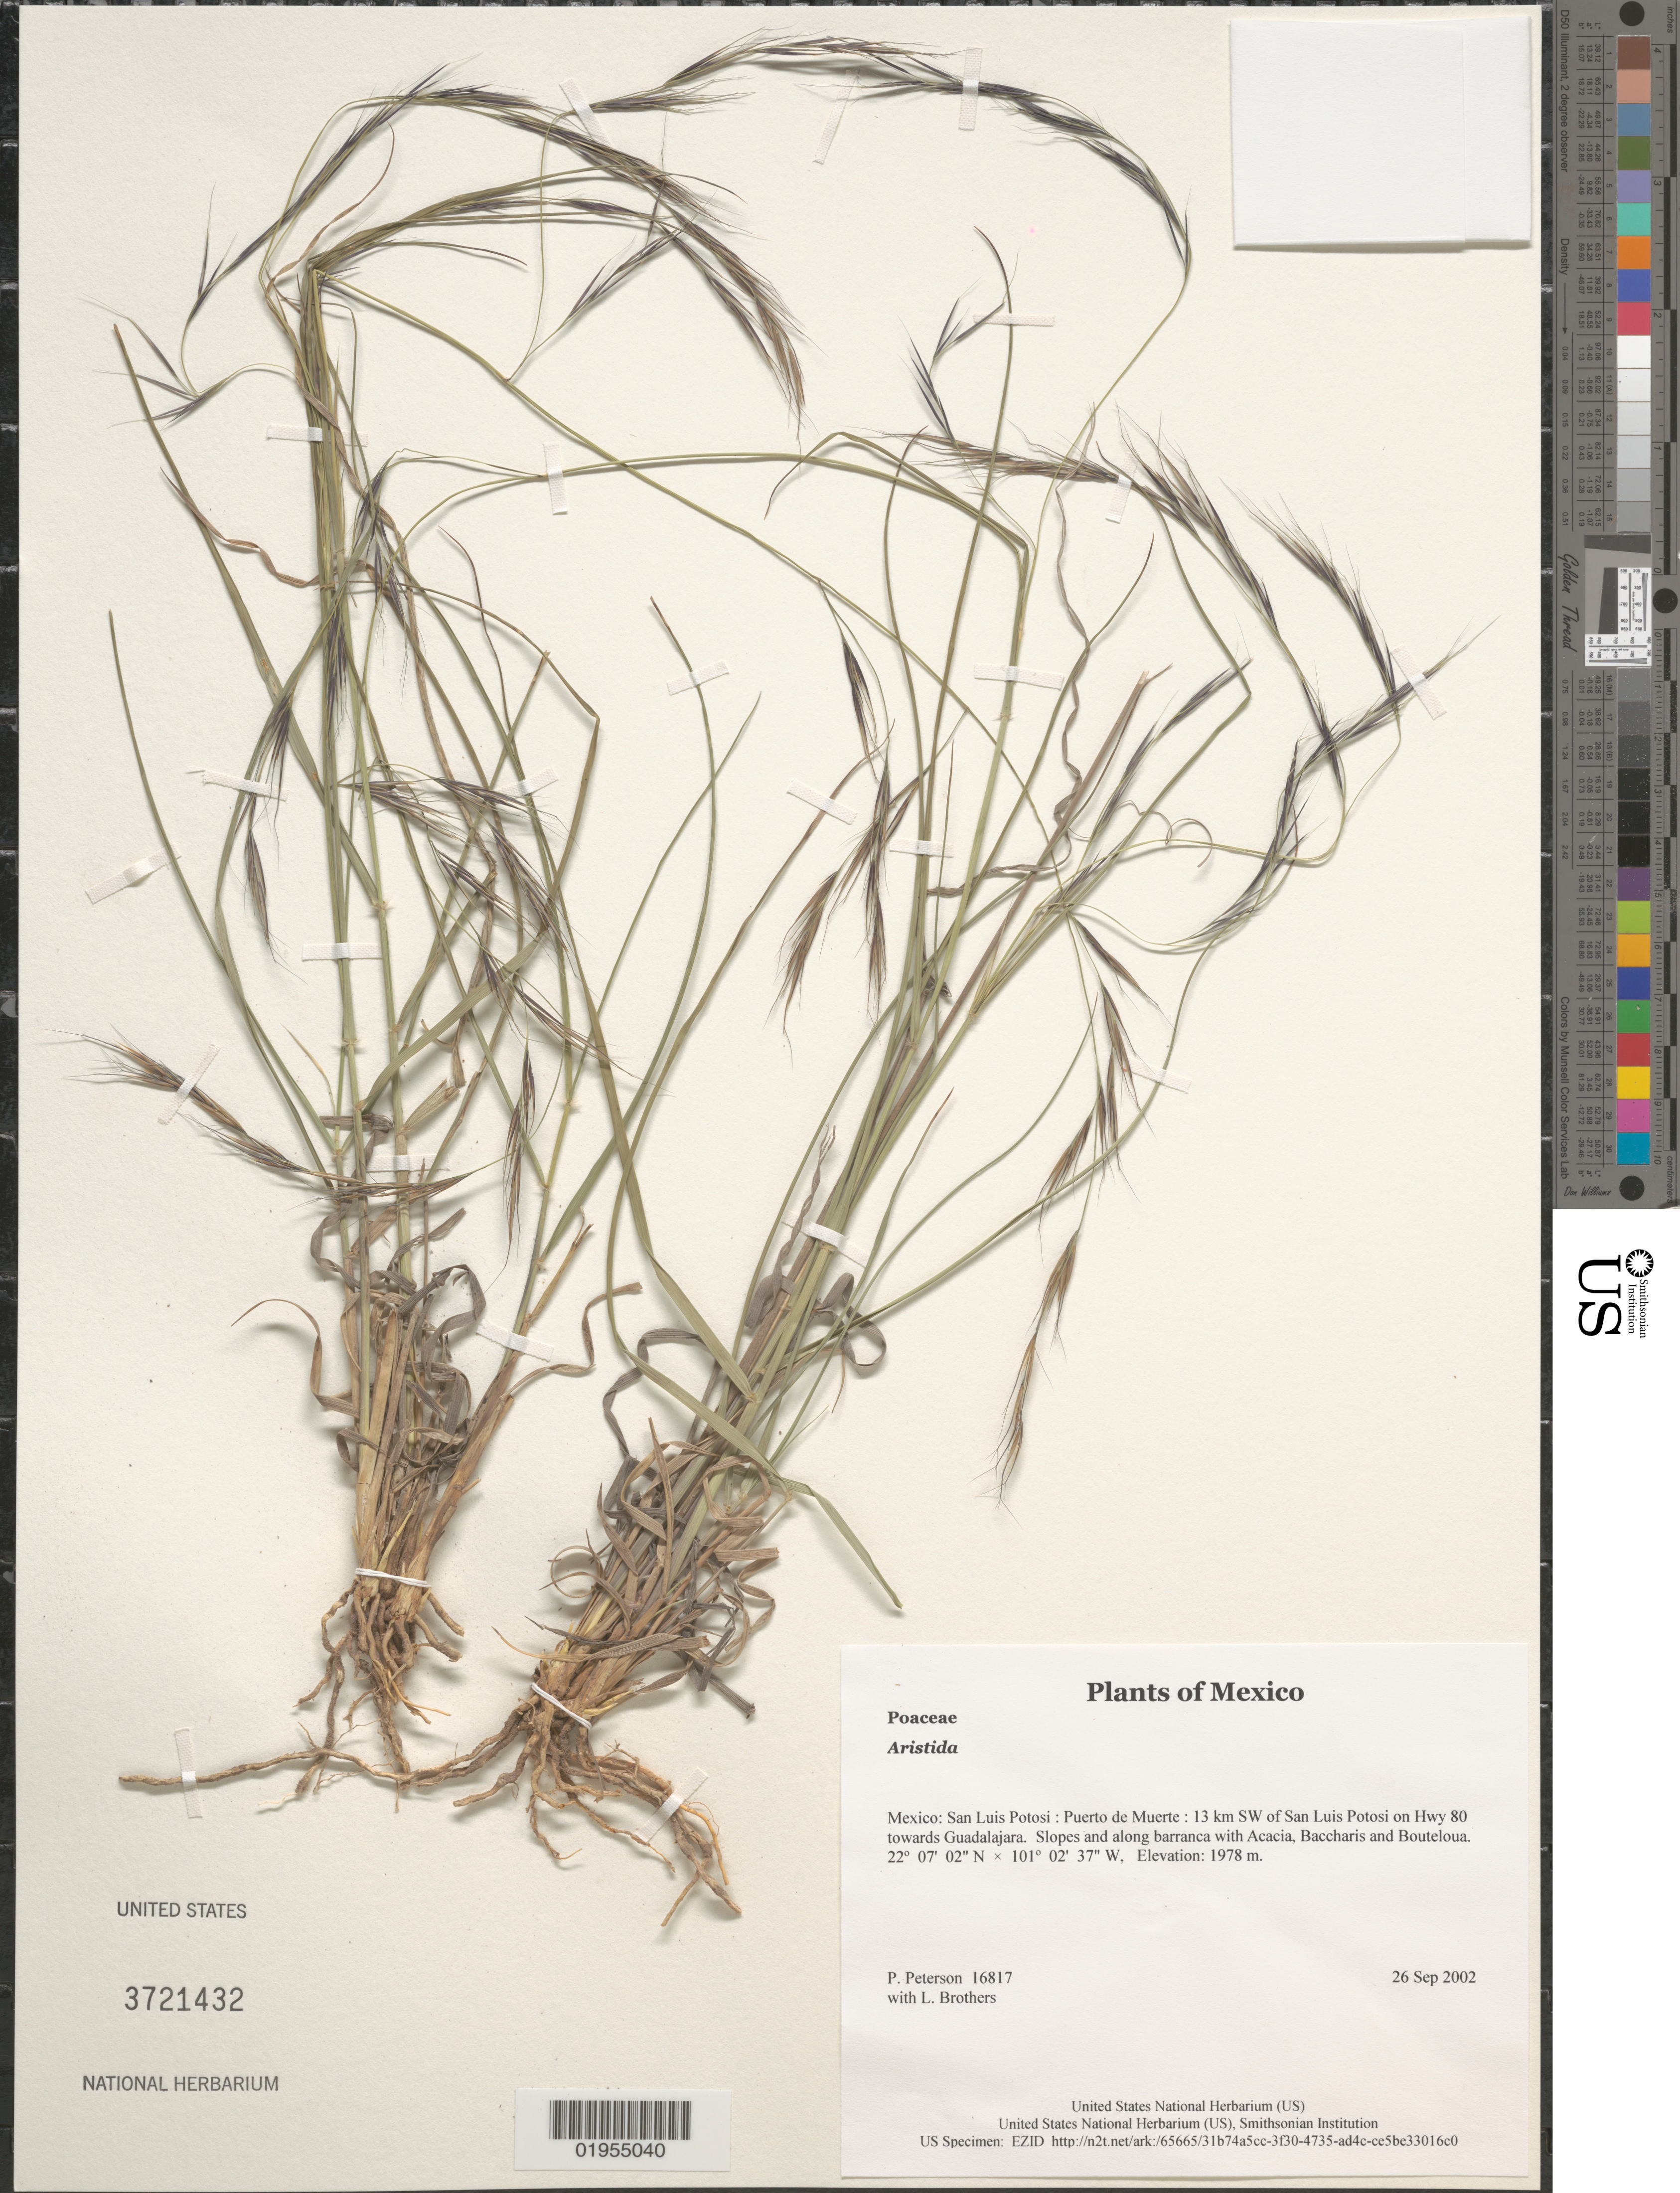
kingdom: Plantae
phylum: Tracheophyta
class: Liliopsida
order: Poales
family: Poaceae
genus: Aristida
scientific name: Aristida sp.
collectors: P. M. Peterson & L. E. Brothers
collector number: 16817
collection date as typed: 26 Sep 2002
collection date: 2002-09-26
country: Mexico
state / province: San Luis Potosi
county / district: Puerto de Muerte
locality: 13 km SW of San Luis Potosi on Hwy 80 towards Guadalajara. Slopes and along barranca with Acacia, Baccharis and Bouteloua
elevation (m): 1978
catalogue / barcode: US 3721432